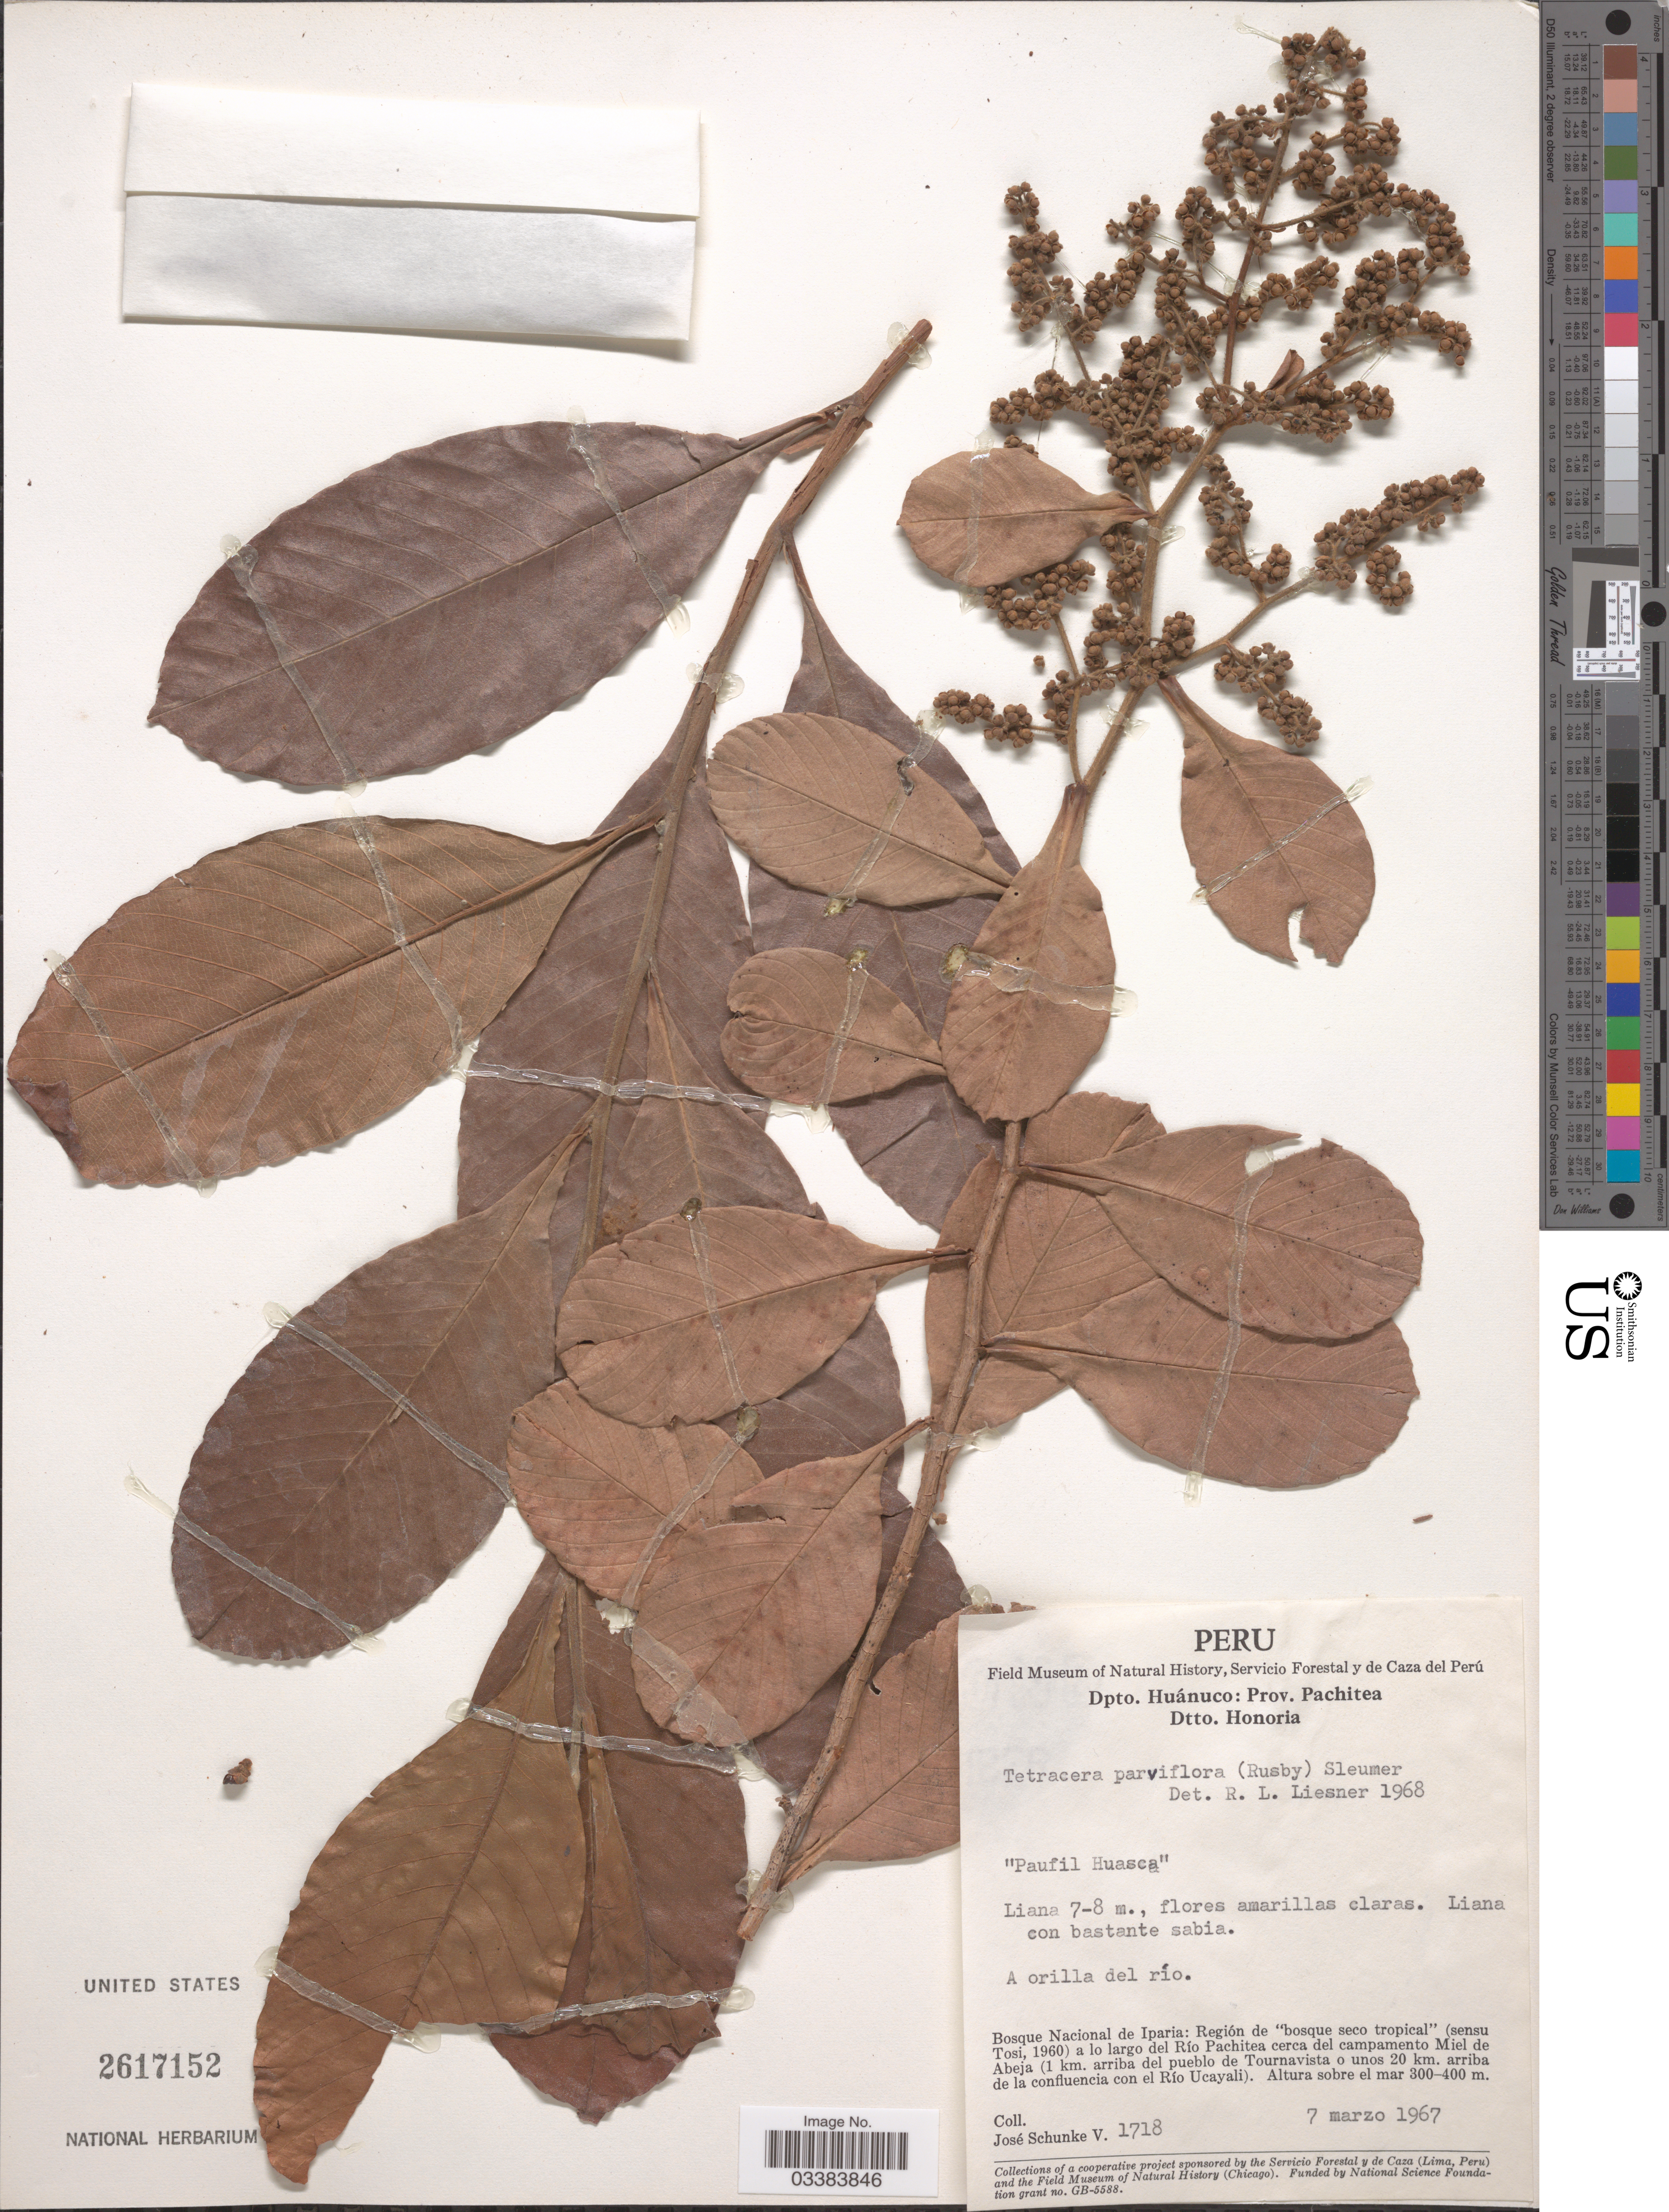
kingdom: Plantae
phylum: Tracheophyta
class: Magnoliopsida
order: Dilleniales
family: Dilleniaceae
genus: Tetracera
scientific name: Tetracera parviflora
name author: (Rusby) Sleumer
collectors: J. Schunke Vigo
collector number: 1718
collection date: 1967-03-07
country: Peru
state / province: Huánuco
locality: Dpto. Huánuco: Prov. Pachitea, Dtto. Honoria. Bosque Nacional de Iparia: Región de "bosque seco tropical" (sensu Tosi, 1960) a lo largo del Río Pachitea cerca del campamento Miel de Abeja (1 km. arriba del pueblo de Tournavista o unos 20 km. arriba de la confluencia con el Río Ucayali).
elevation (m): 300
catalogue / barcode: US 2617152